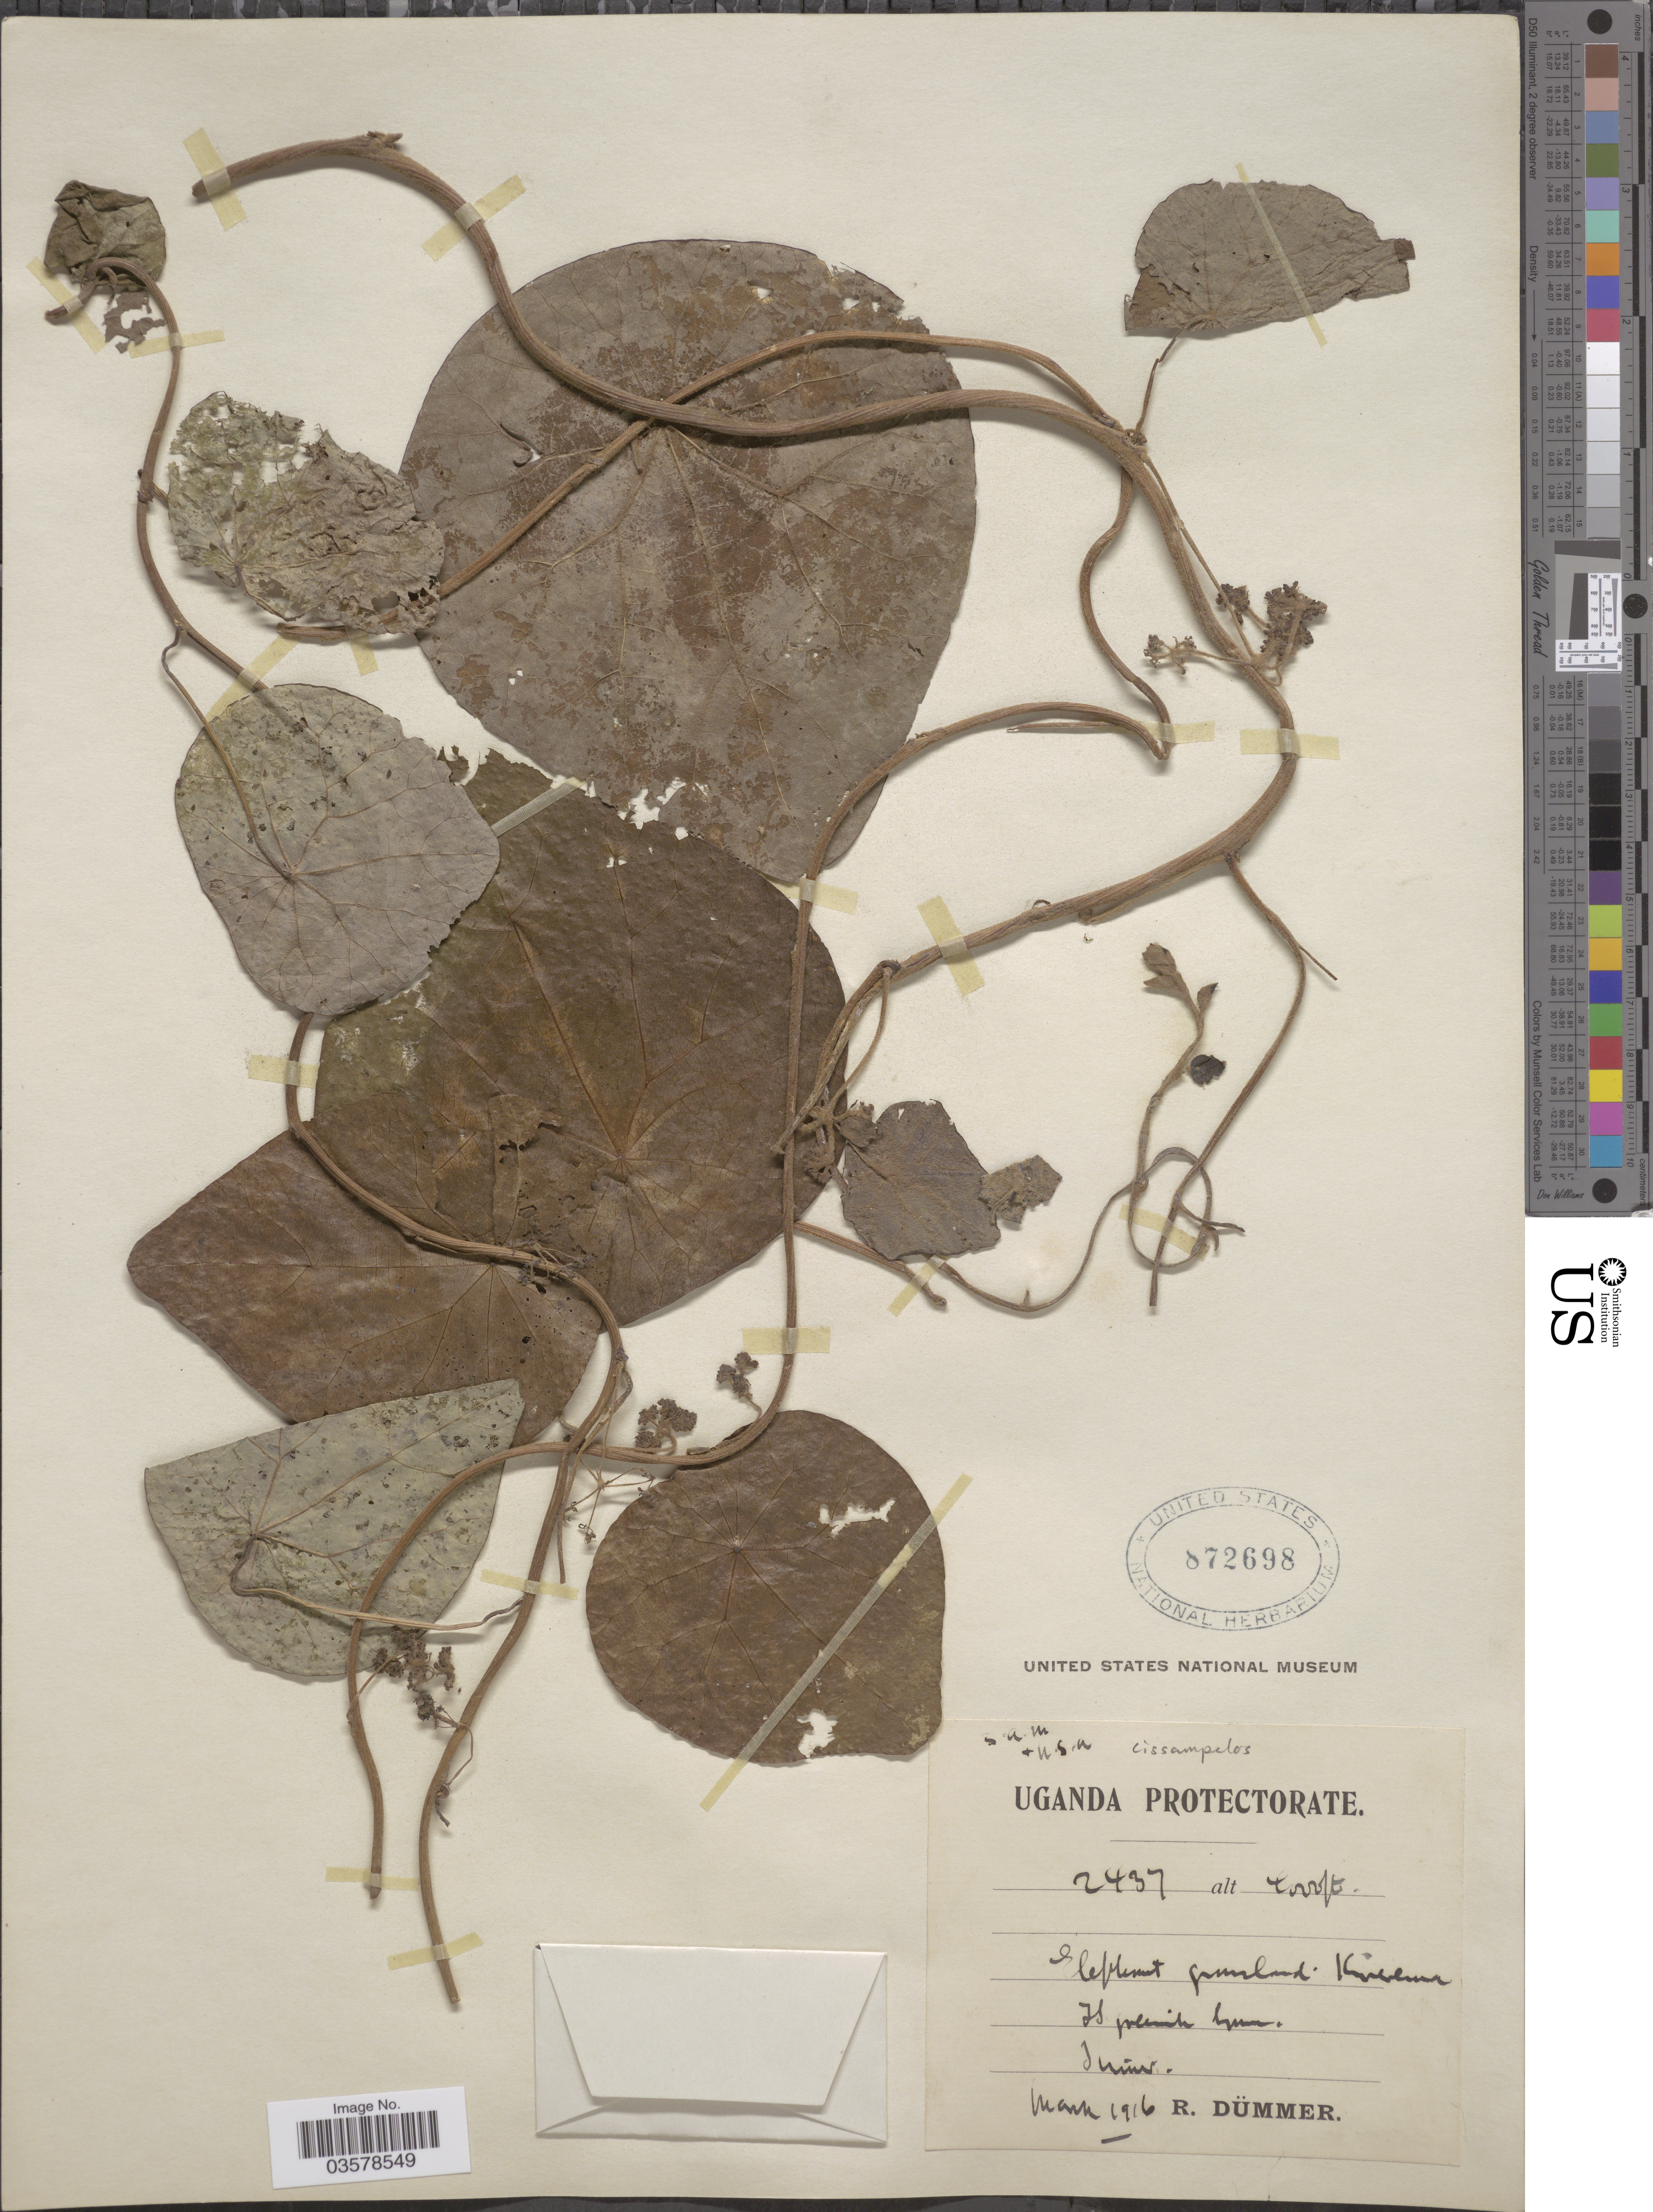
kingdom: Plantae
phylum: Tracheophyta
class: Magnoliopsida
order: Ranunculales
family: Menispermaceae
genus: Cissampelos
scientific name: Cissampelos sp.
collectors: R. Dümmer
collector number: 2437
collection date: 1916-03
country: Uganda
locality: Uganda Protectorate. [illegible text].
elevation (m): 1219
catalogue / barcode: US 872698